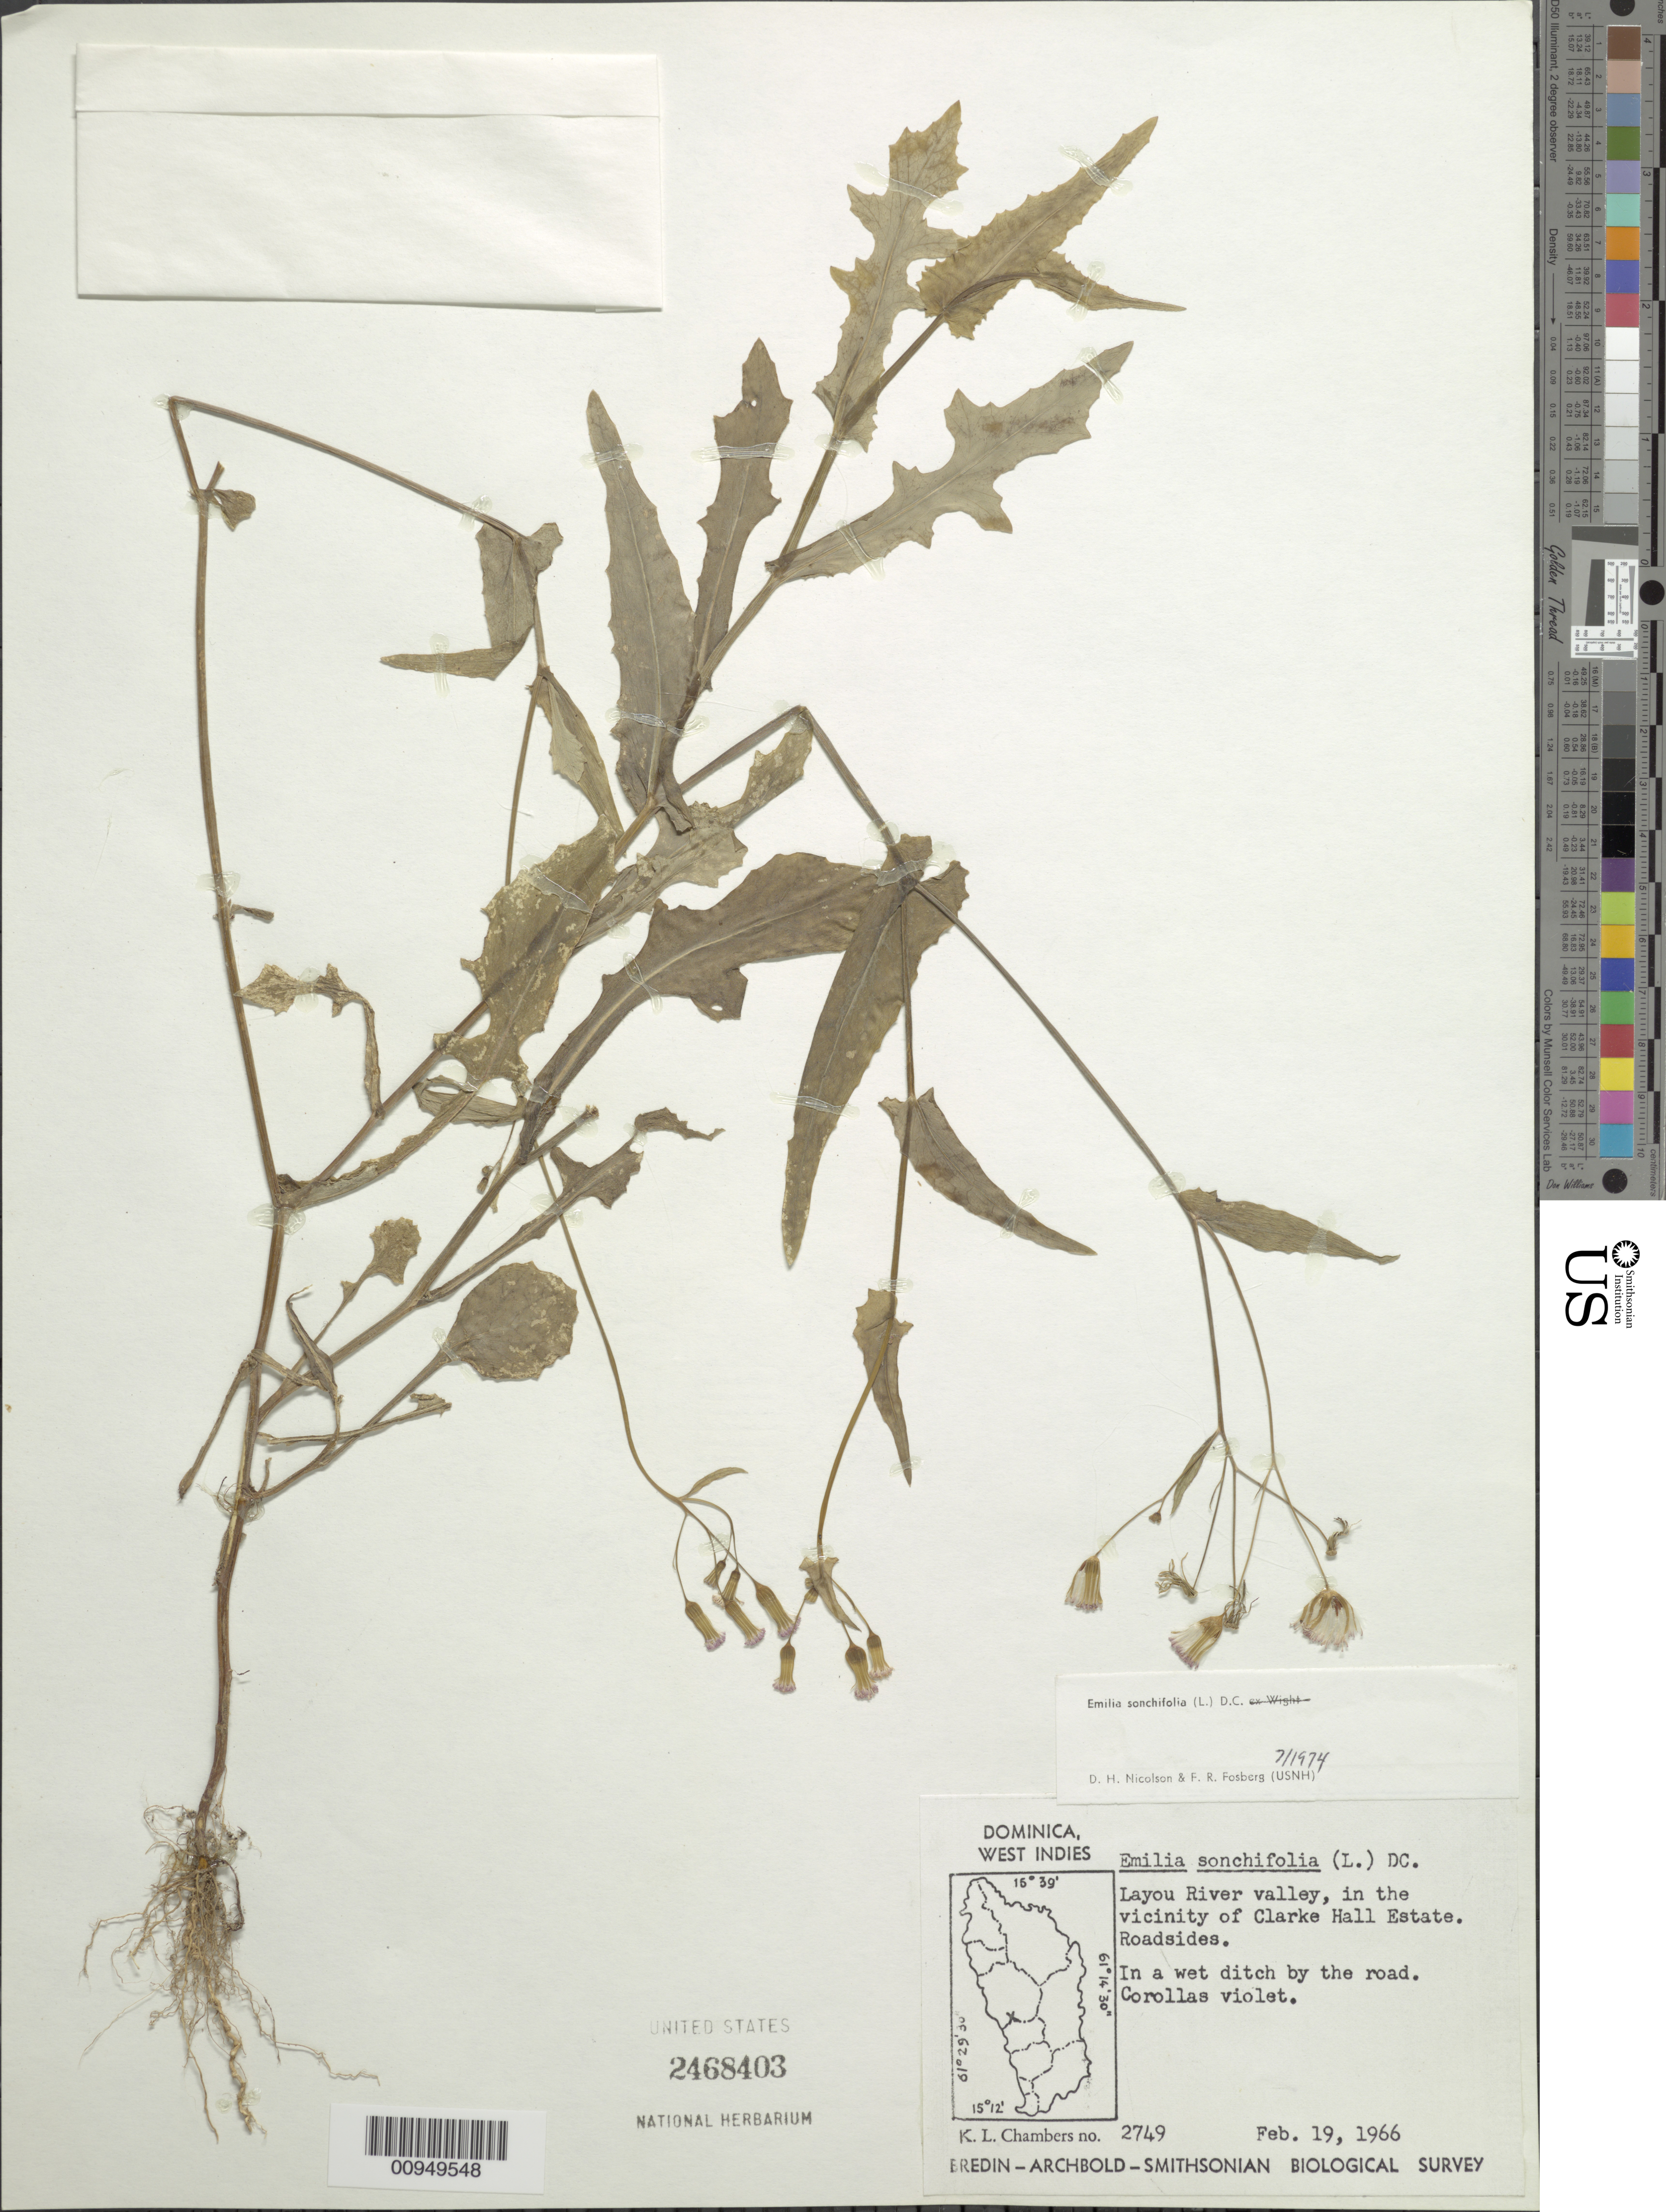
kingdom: Plantae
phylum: Tracheophyta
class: Magnoliopsida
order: Asterales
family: Asteraceae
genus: Emilia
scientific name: Emilia sonchifolia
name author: (L.) DC.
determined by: Fosberg, F. R.; Nicolson, D. H.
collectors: K. L. Chambers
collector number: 2749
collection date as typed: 19 Feb 1966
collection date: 1966-02-19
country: Dominica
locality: Layou River valley, in the vicinity of Clarke Hall Estate, roadsides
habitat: In wet ditch by road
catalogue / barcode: US 2468403